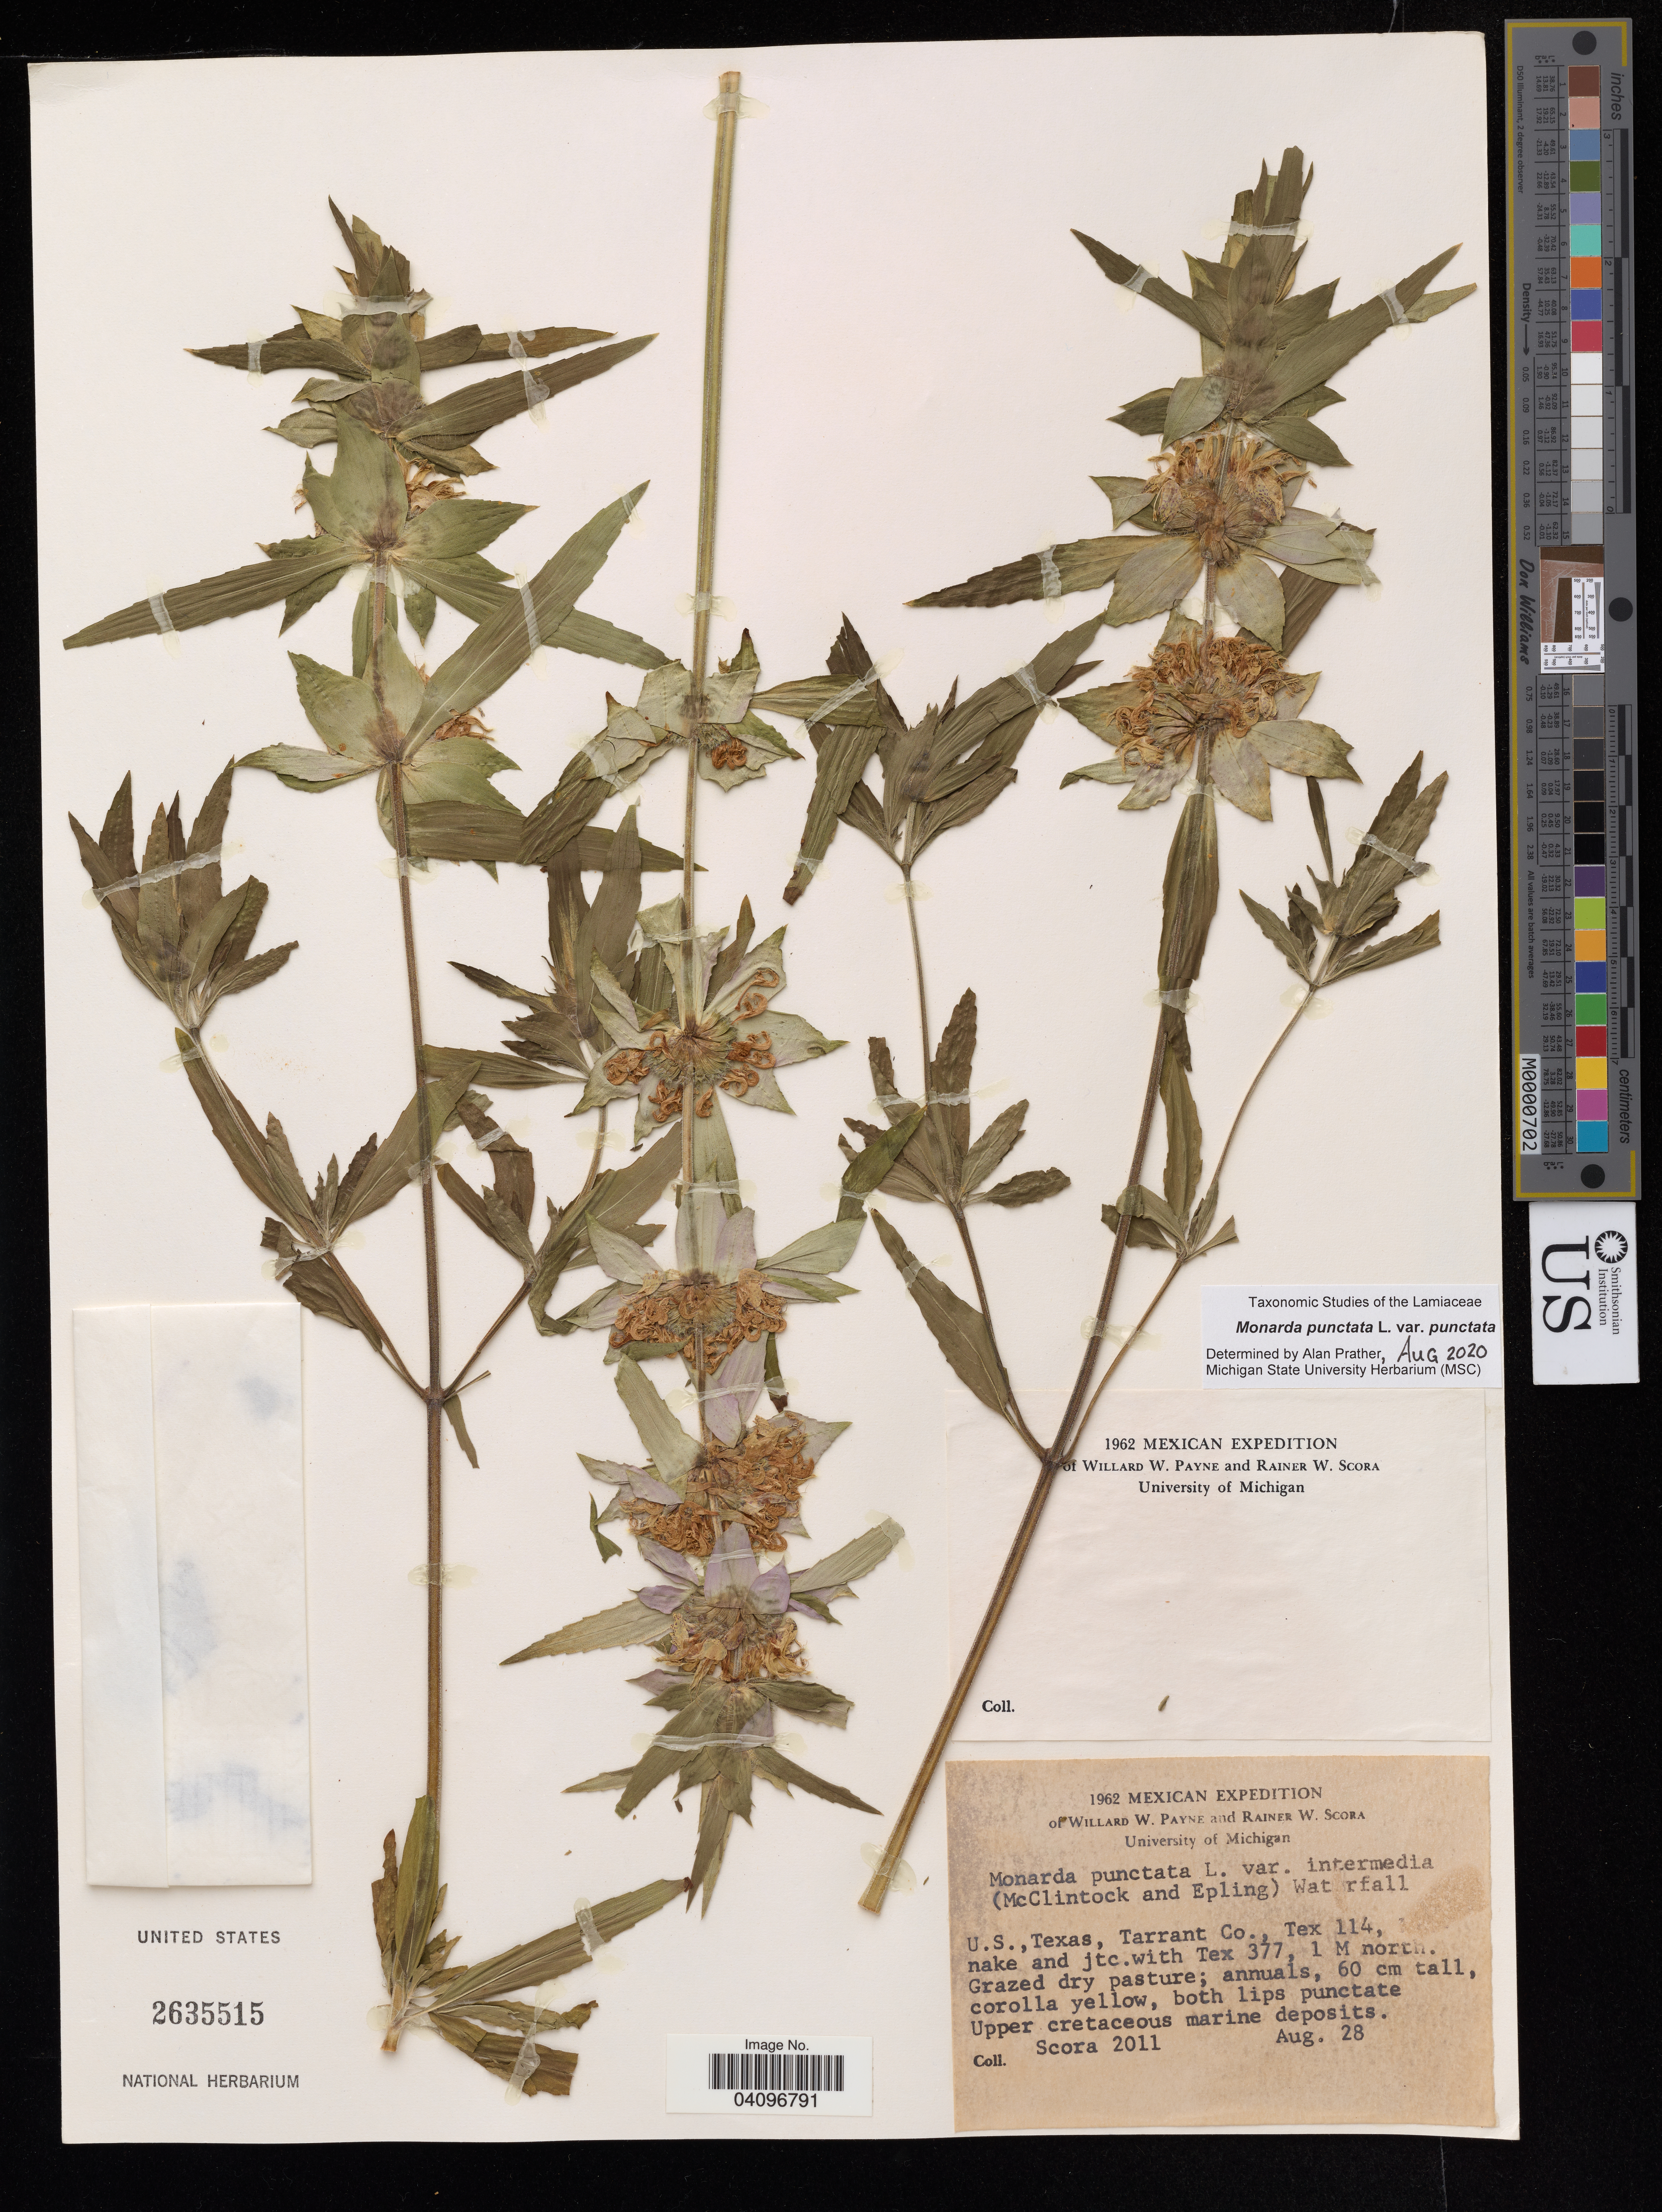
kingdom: Plantae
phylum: Tracheophyta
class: Magnoliopsida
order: Lamiales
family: Lamiaceae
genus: Monarda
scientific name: Monarda punctata var. punctata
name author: L.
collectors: Scora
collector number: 2011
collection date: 1962-08-28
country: United States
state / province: Texas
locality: U.S., Texas, Tarrant Co., Tex 114, * nake and jtc. with Tex 377, 1 M north.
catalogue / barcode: US 2635515